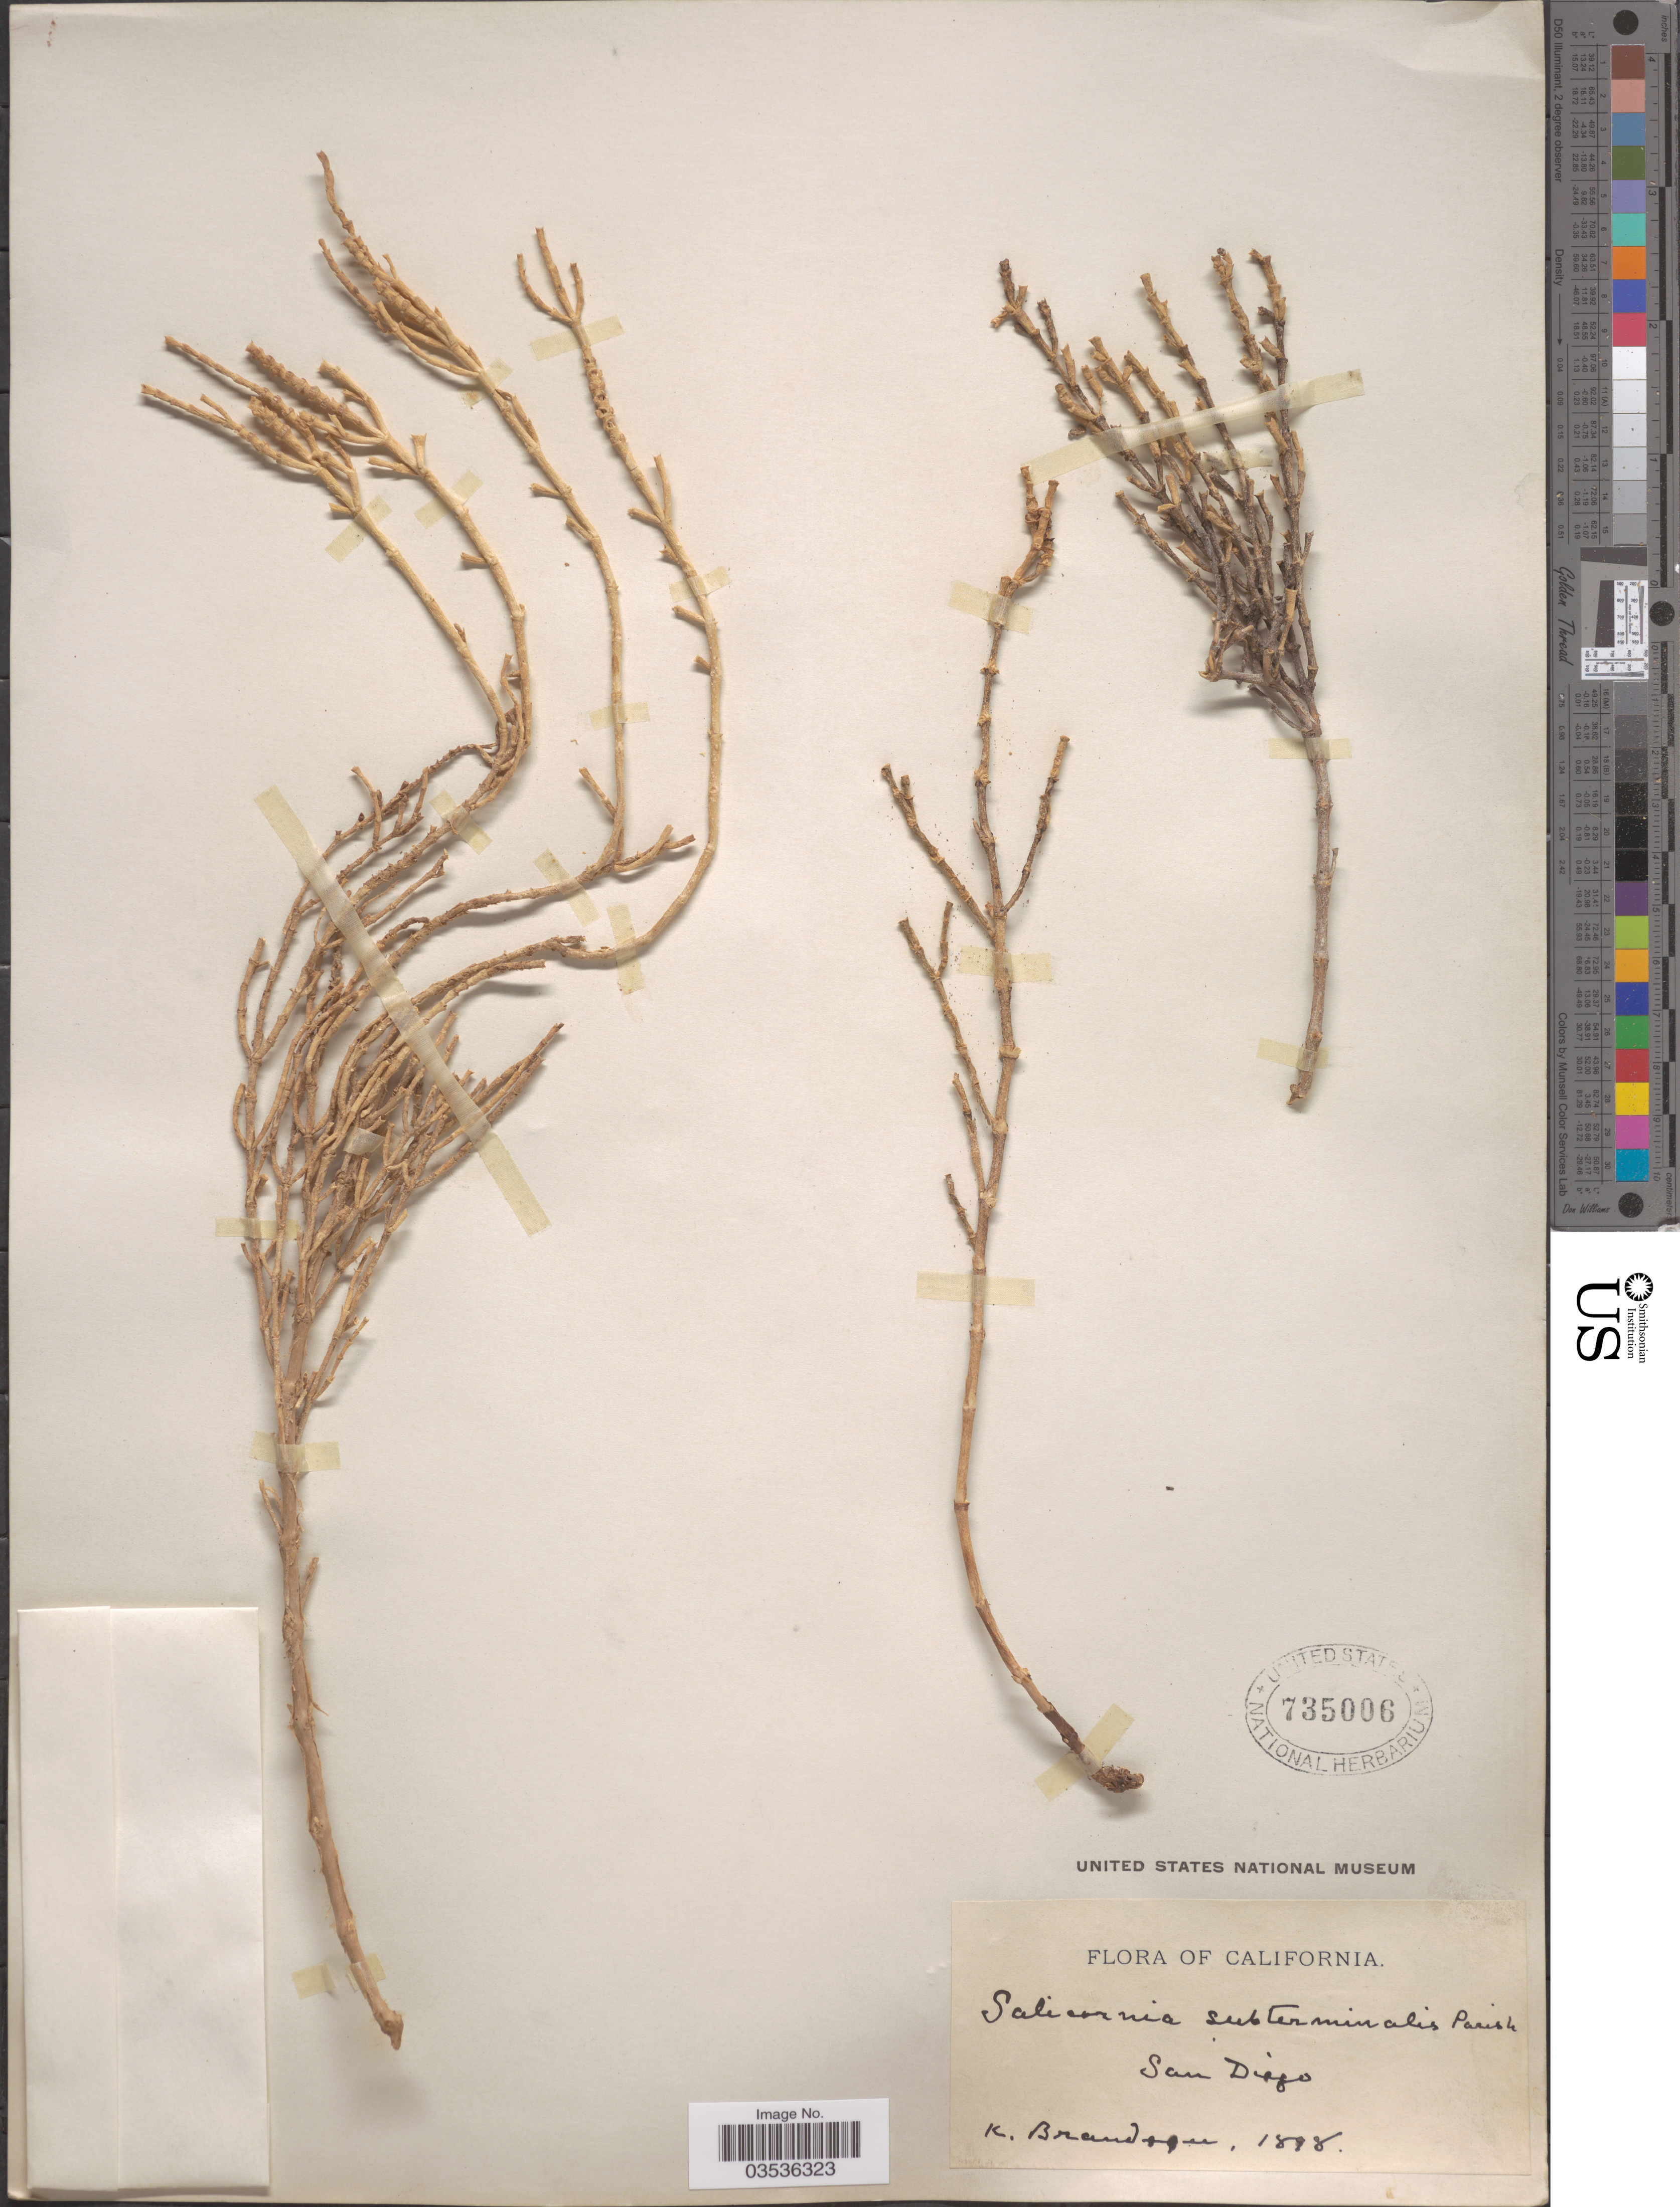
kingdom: Plantae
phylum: Tracheophyta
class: Magnoliopsida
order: Caryophyllales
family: Amaranthaceae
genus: Salicornia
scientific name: Salicornia pacifica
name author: Standl.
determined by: Strong, Mark T., (BOT), Smithsonian Institution - National Museum of Natural History (UNITED STATES)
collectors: K. Brandegee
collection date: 1898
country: United States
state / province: California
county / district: San Diego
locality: San Diego.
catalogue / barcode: US 735006